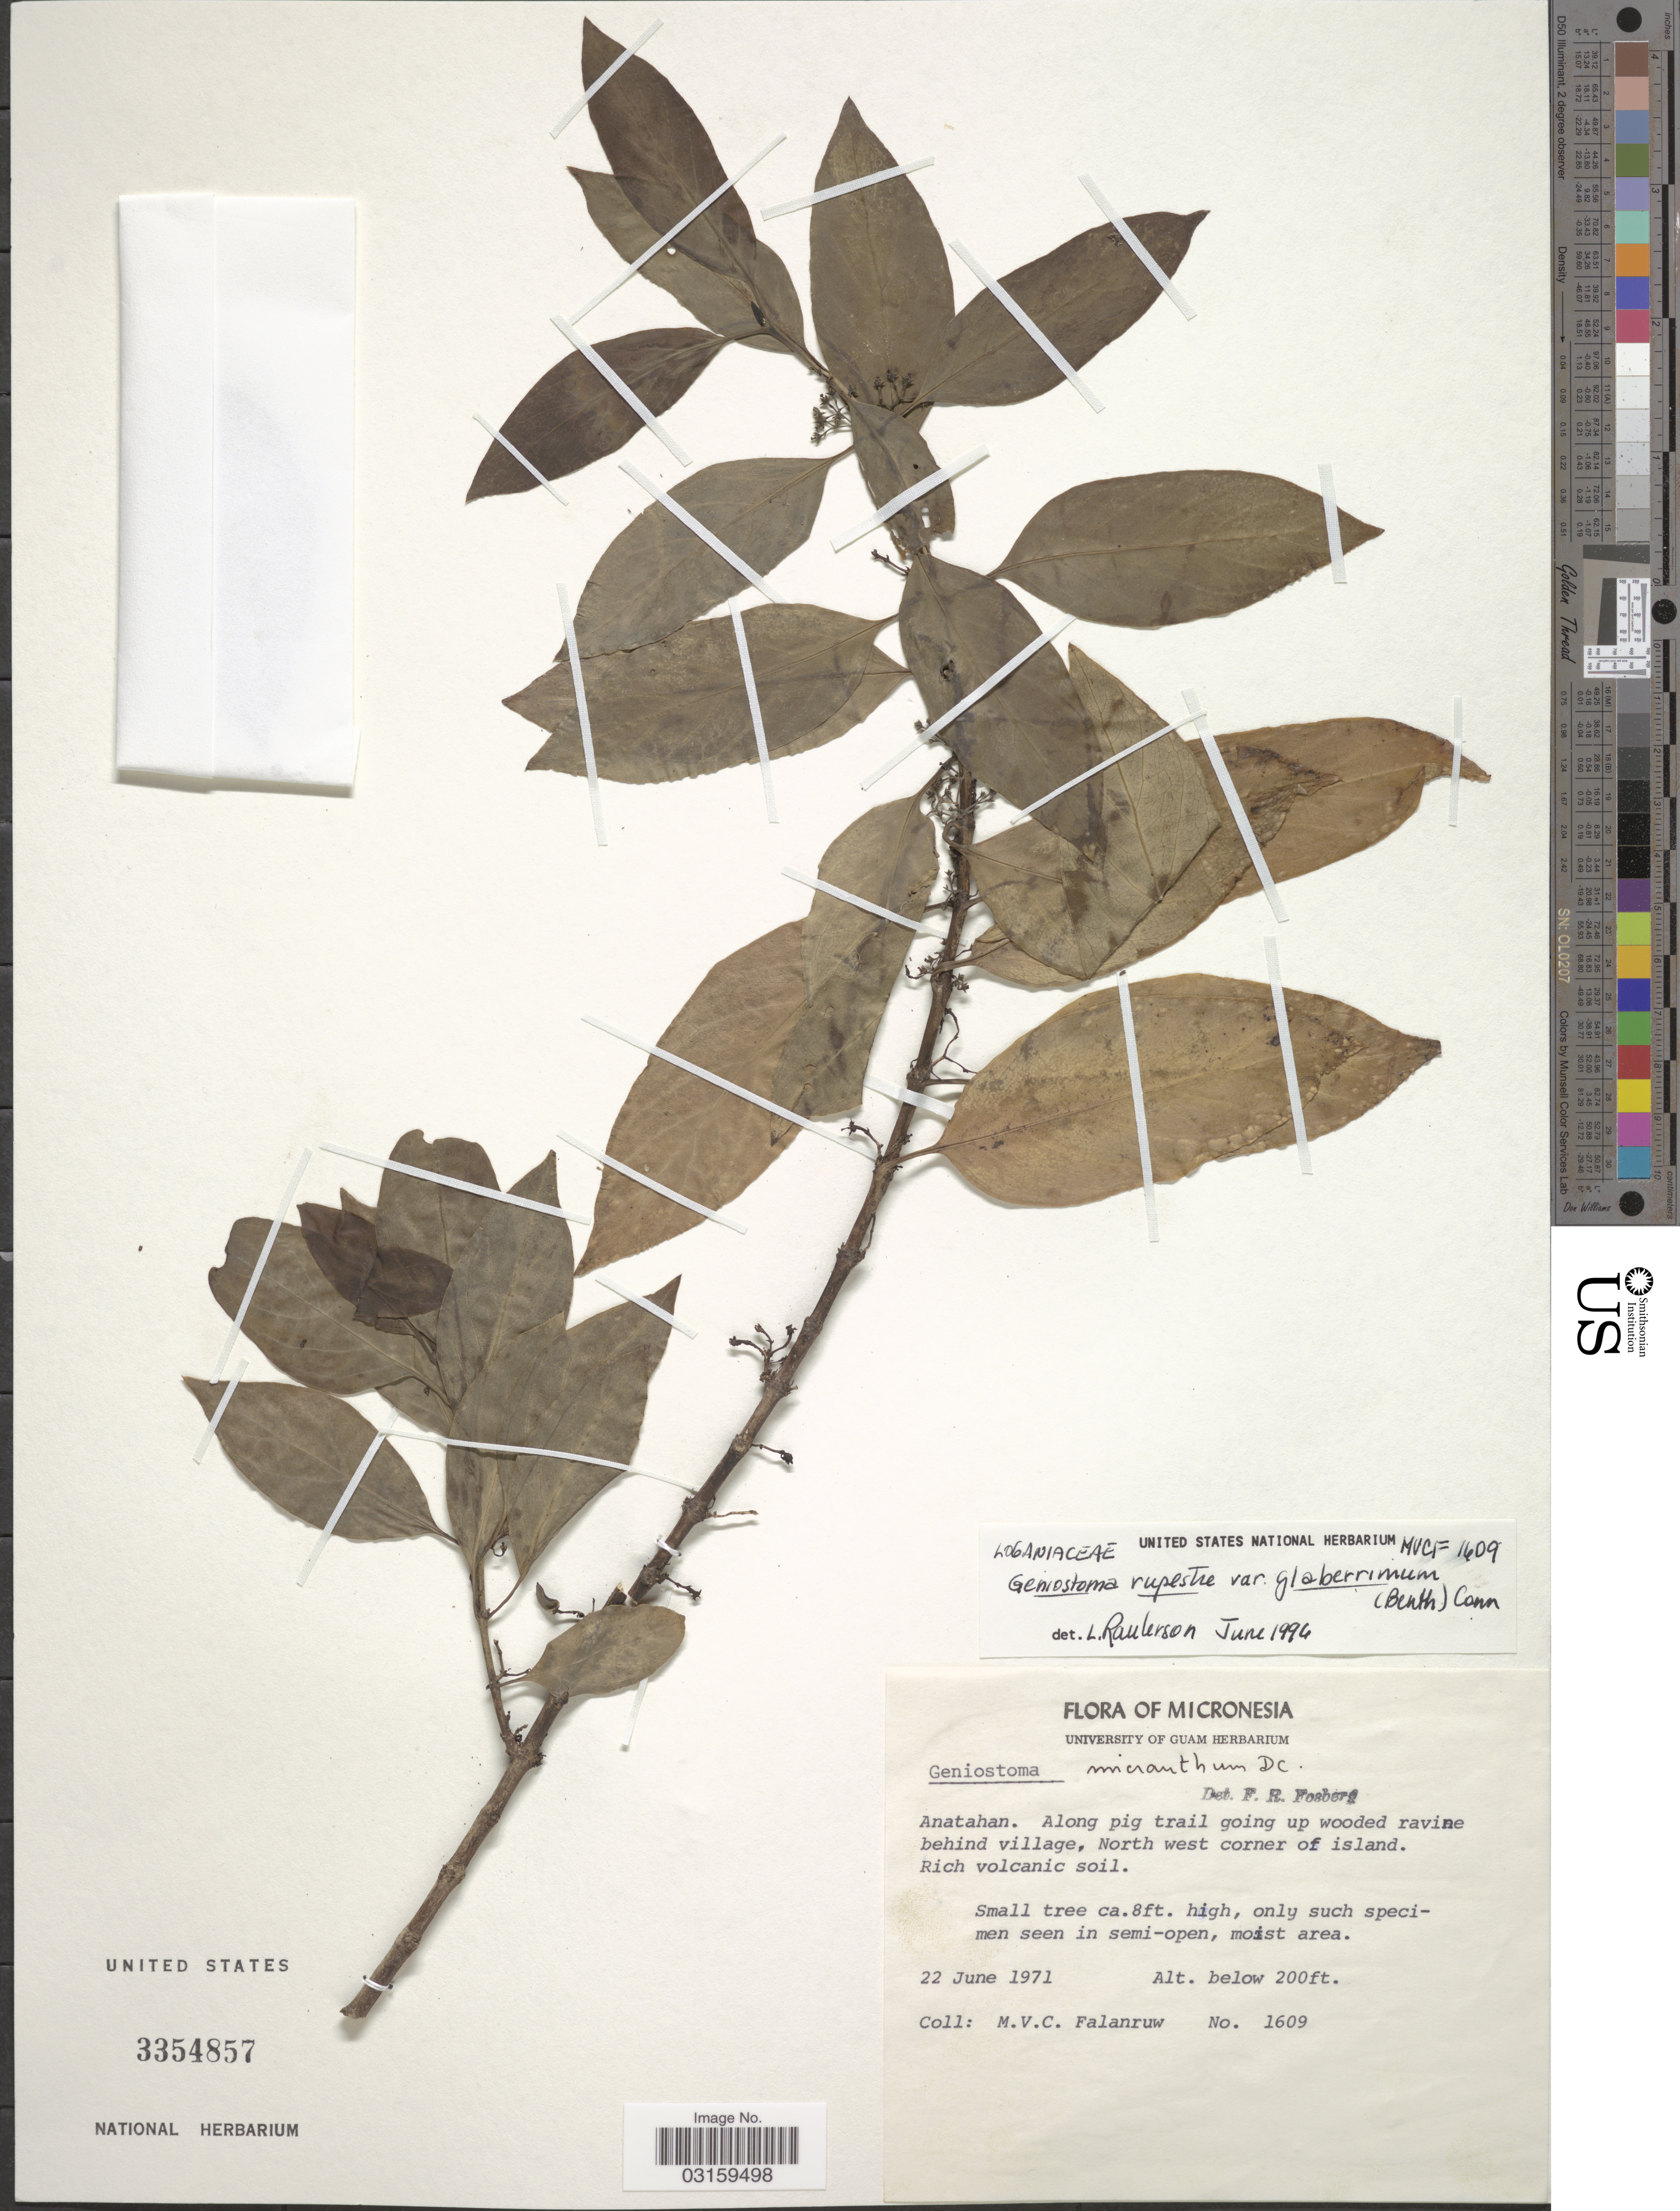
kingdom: Plantae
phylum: Tracheophyta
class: Magnoliopsida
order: Gentianales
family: Loganiaceae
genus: Geniostoma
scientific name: Geniostoma rupestre var. glaberrimum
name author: J.R. Forst. & G. Forst.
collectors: M. V. Falanruw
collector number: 1609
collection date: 1971-06-22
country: Northern Mariana Islands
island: Anatahan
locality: Anatahan. Along pig trail going up wooded ravine behind village, North west corner of island.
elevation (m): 61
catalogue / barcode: US 3354857